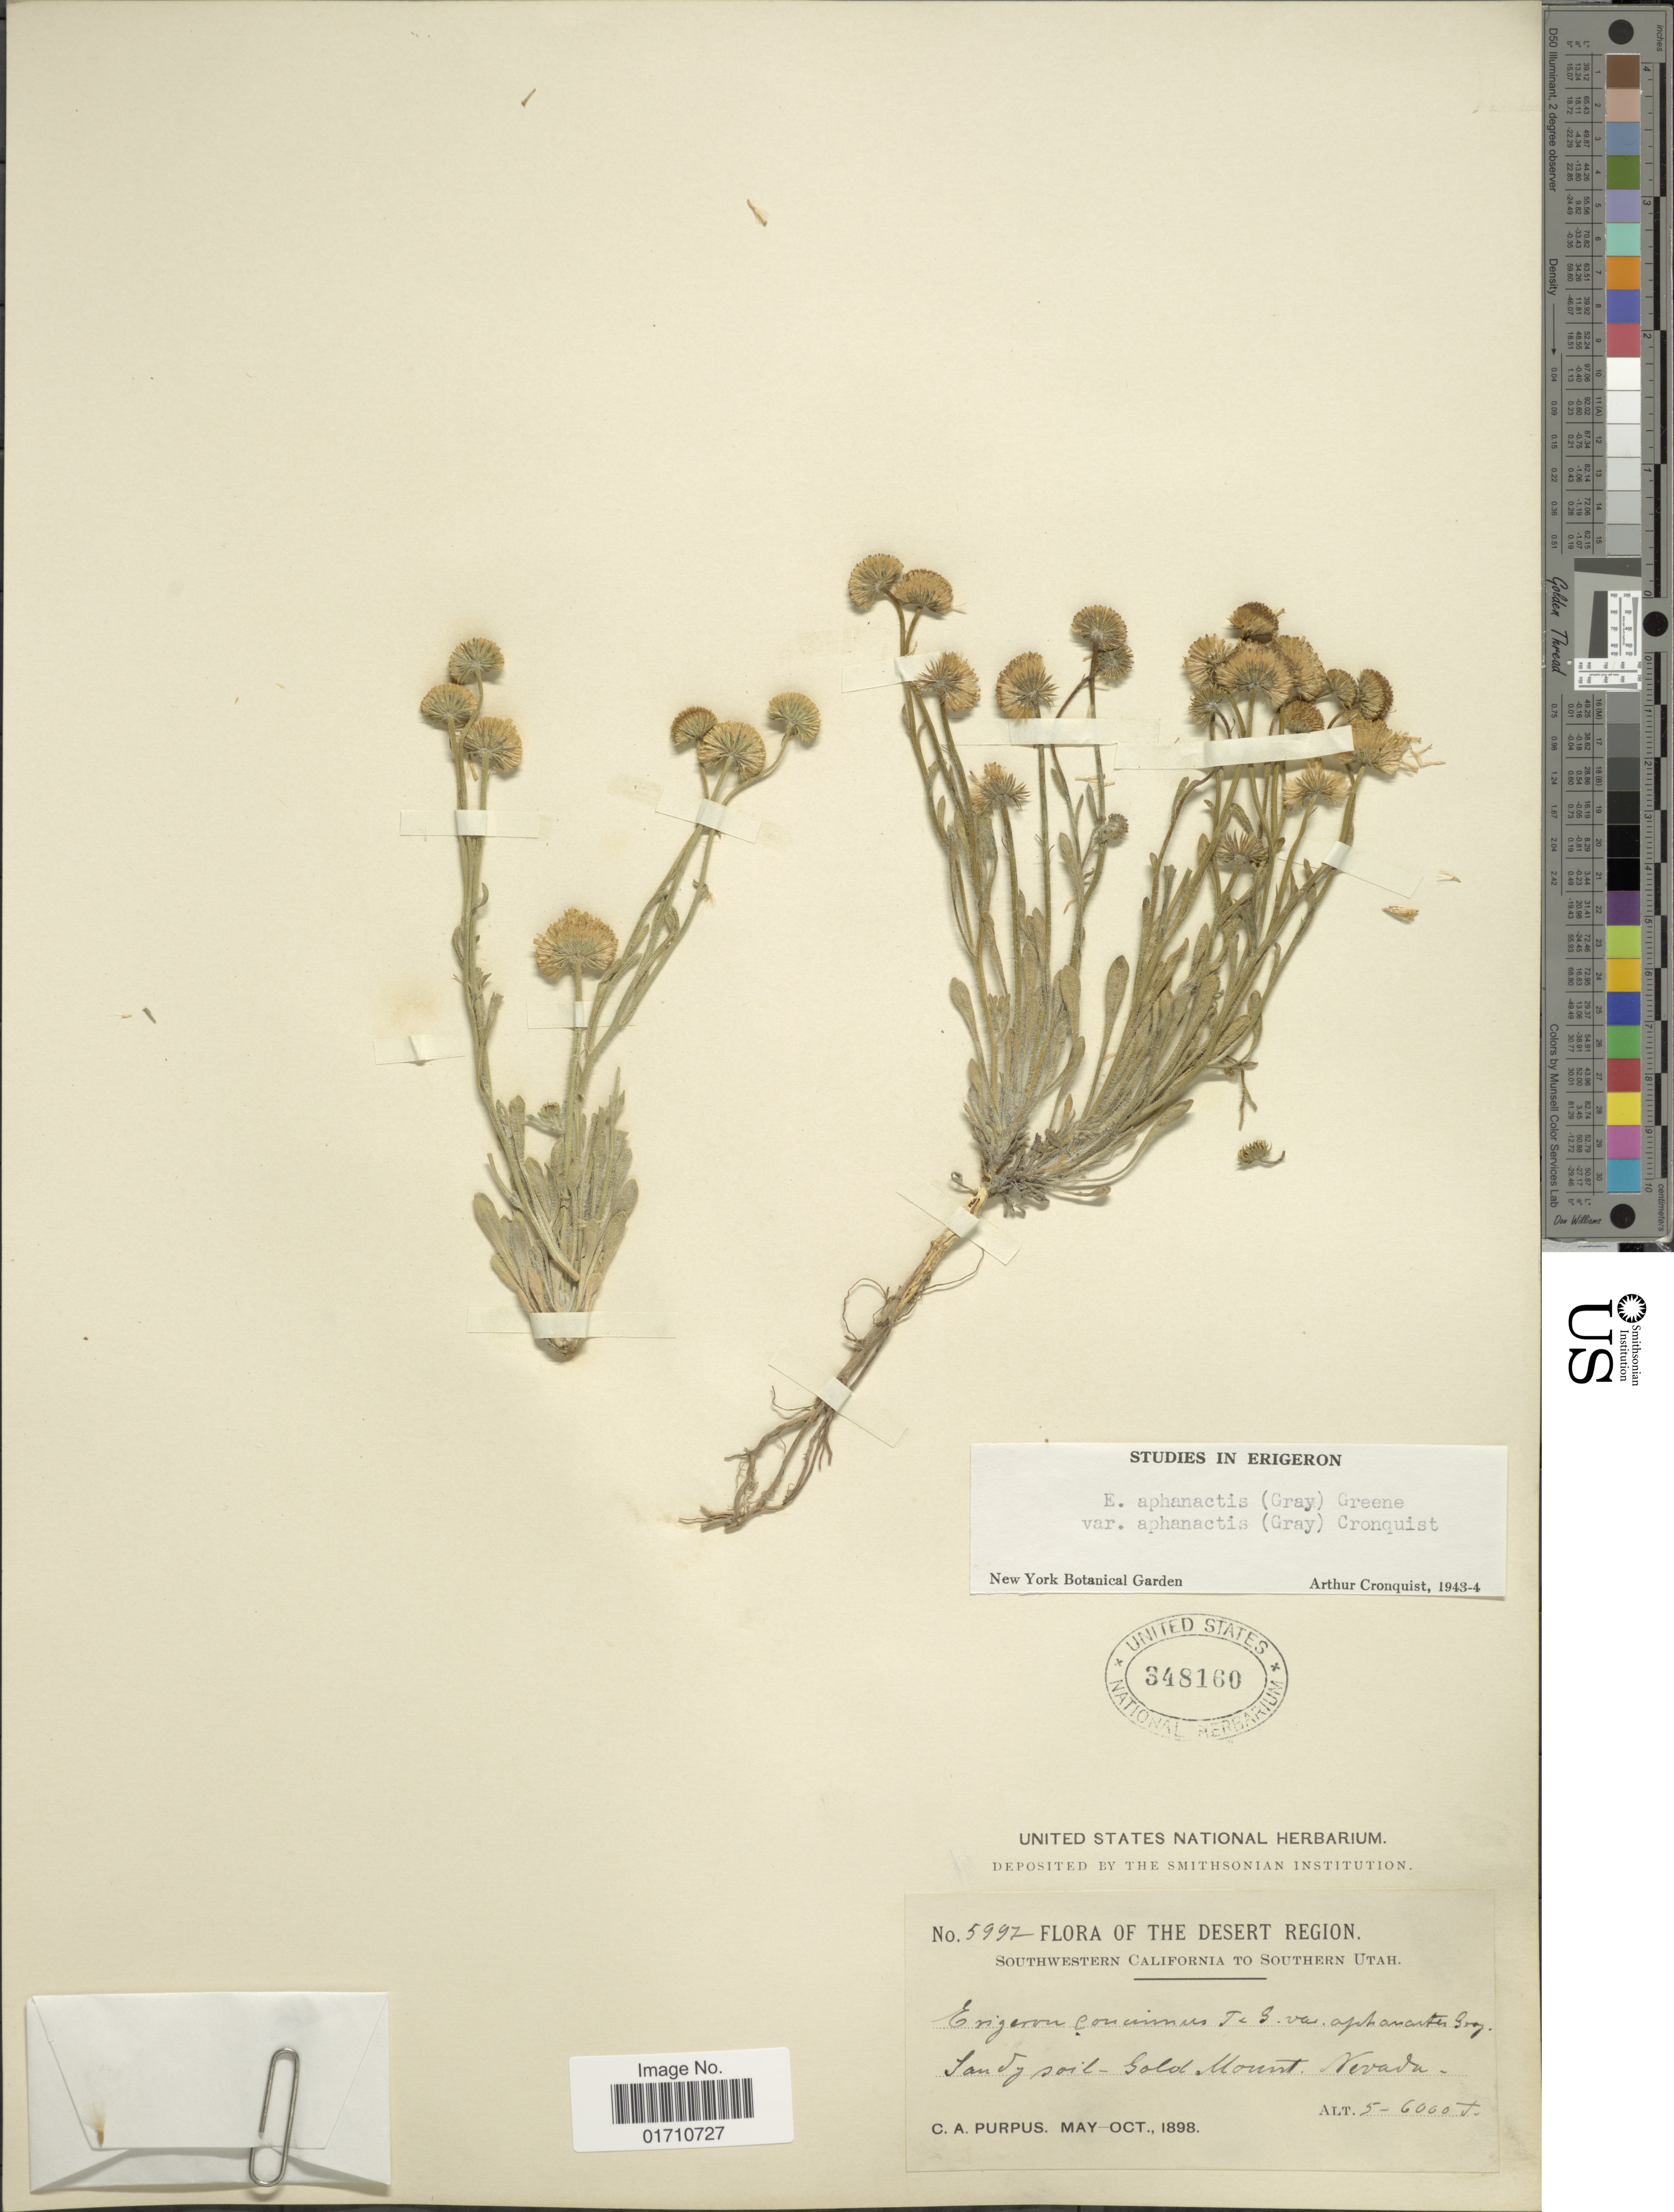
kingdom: Plantae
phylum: Tracheophyta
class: Magnoliopsida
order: Asterales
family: Asteraceae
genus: Erigeron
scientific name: Erigeron aphanactis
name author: (A. Gray) Greene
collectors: C. A. Purpus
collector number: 5997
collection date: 1898-05/1898-10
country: United States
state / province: Nevada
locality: The Desert Region, Southwestern California to Southern Utah, Sandy soil-Gold Mount, Nevada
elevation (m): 1524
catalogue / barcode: US 348160